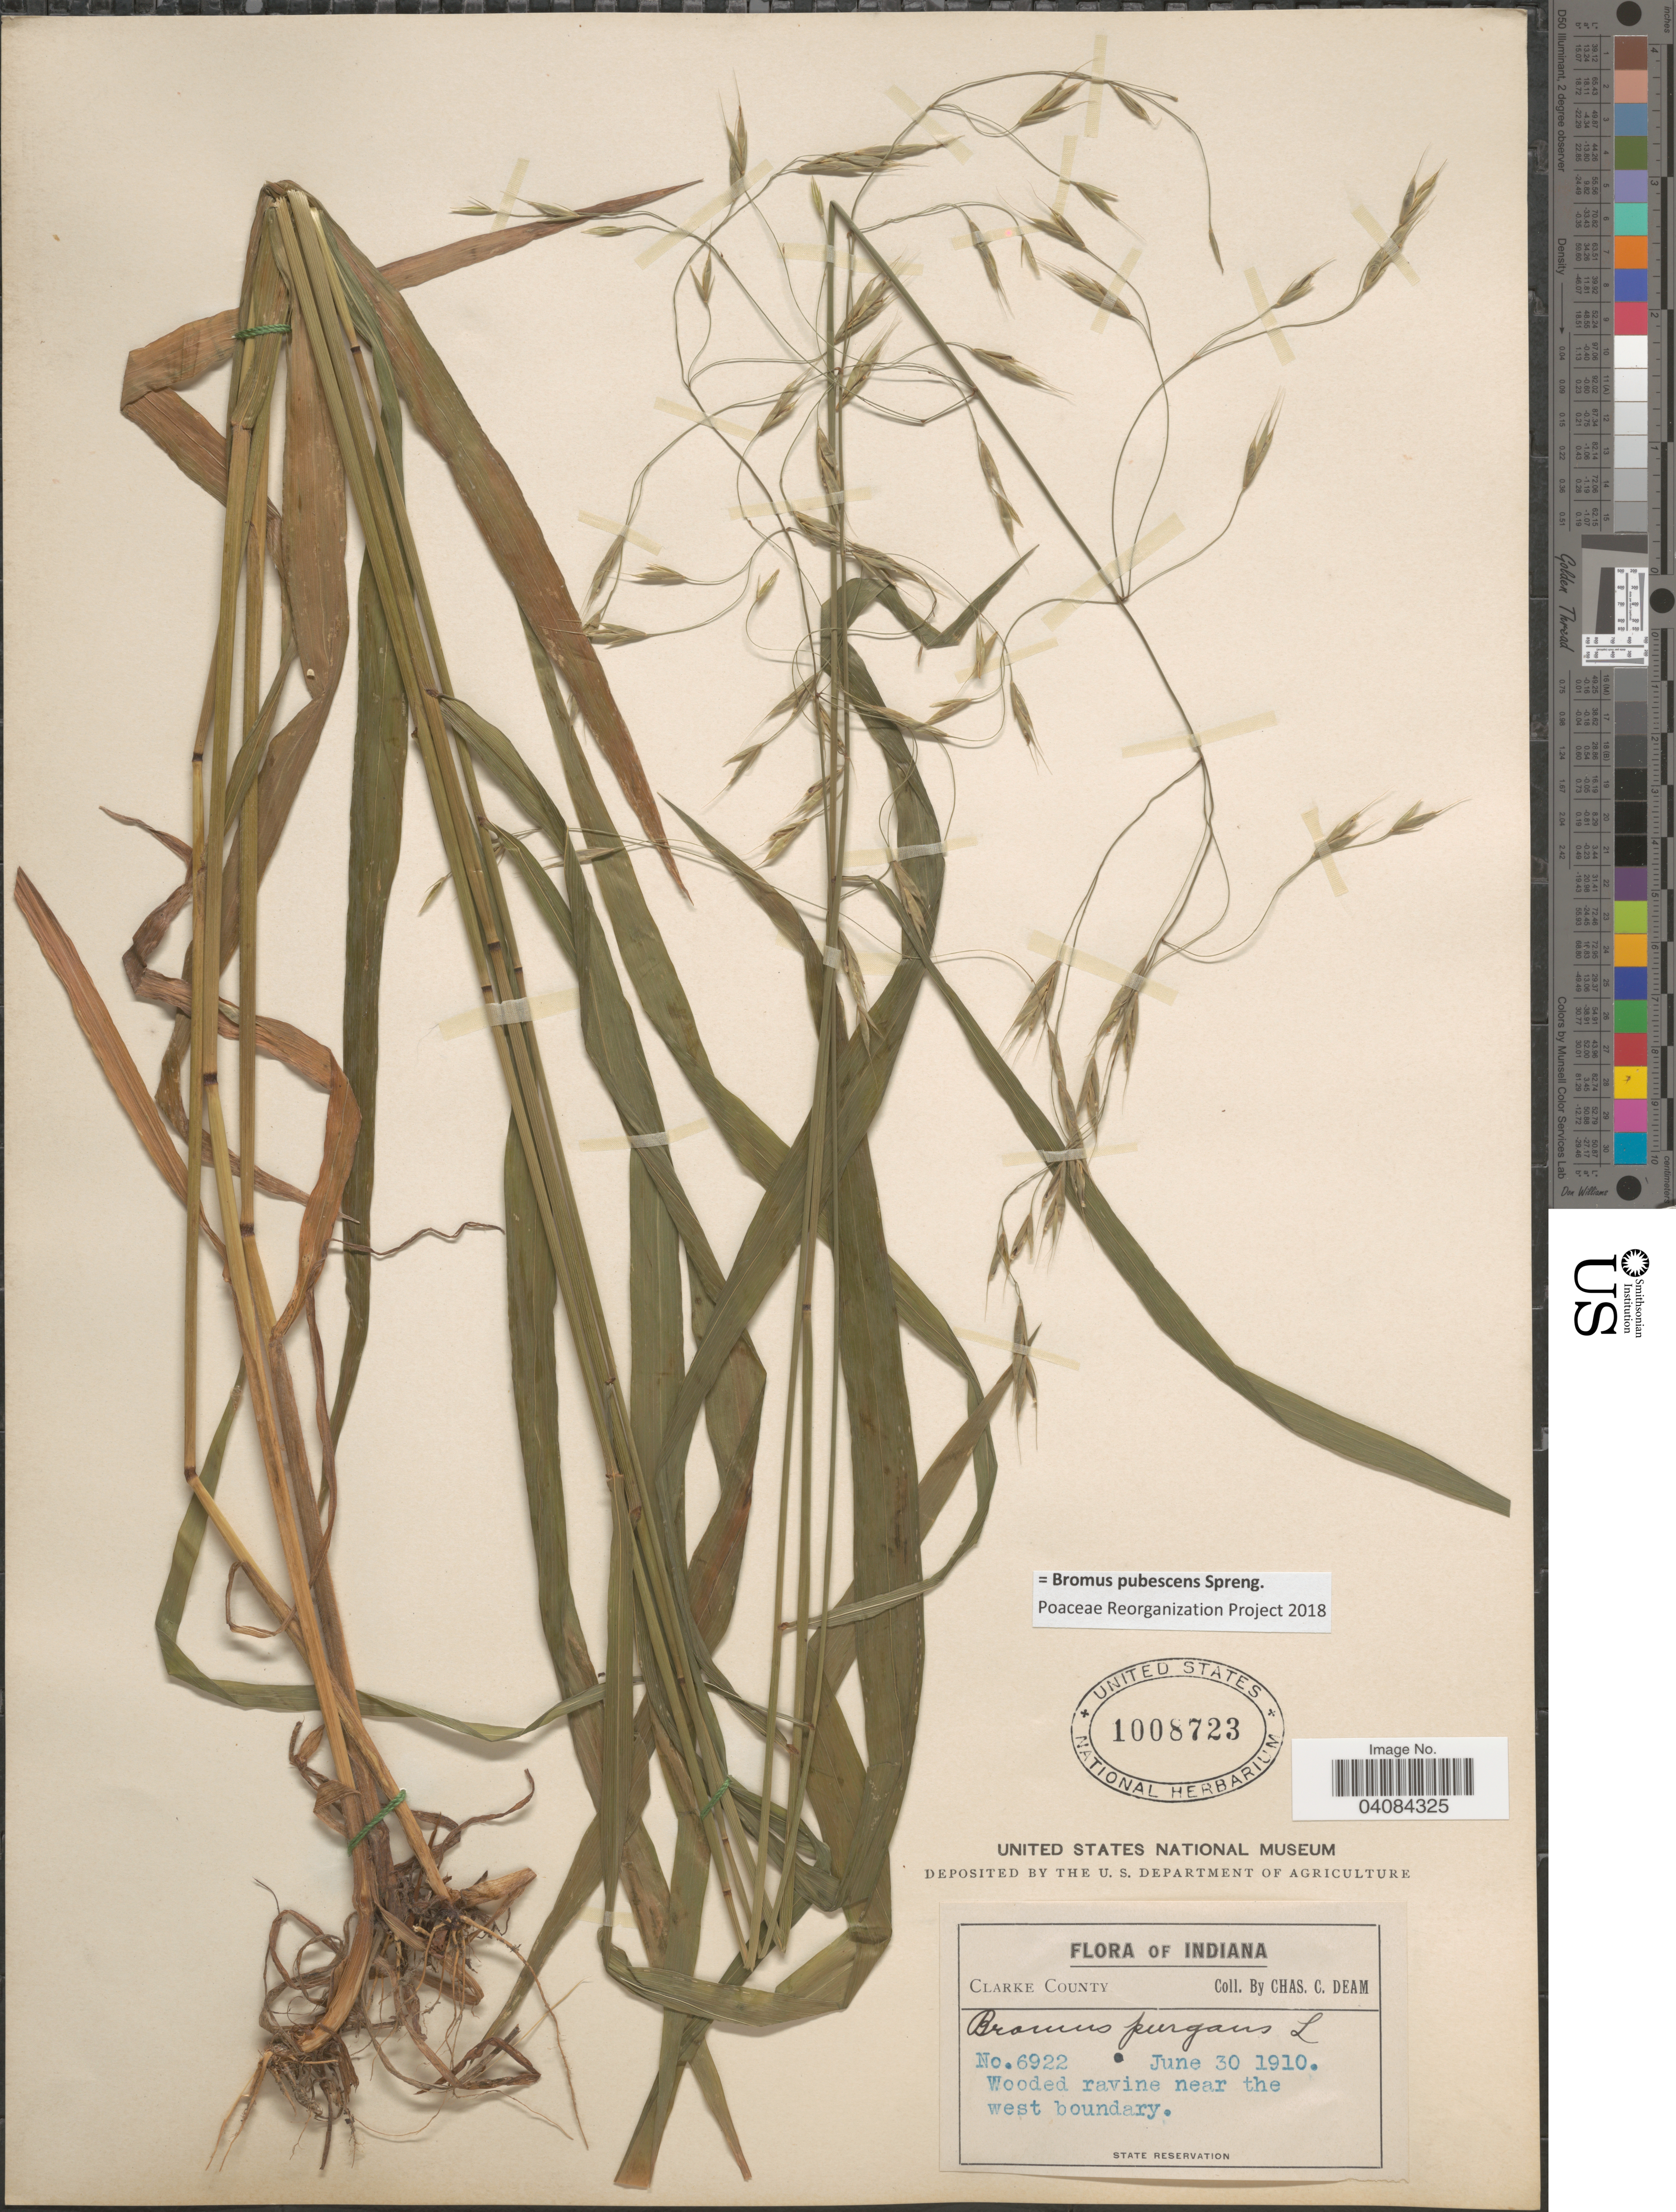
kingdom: Plantae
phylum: Tracheophyta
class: Liliopsida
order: Poales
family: Poaceae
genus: Bromus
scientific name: Bromus pubescens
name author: Muhl. ex Willd.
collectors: C. C. Deam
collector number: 6922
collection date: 1910-06-30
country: United States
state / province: Indiana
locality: Clarke County. Wooded ravine near the west boundary.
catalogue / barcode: US 1008723